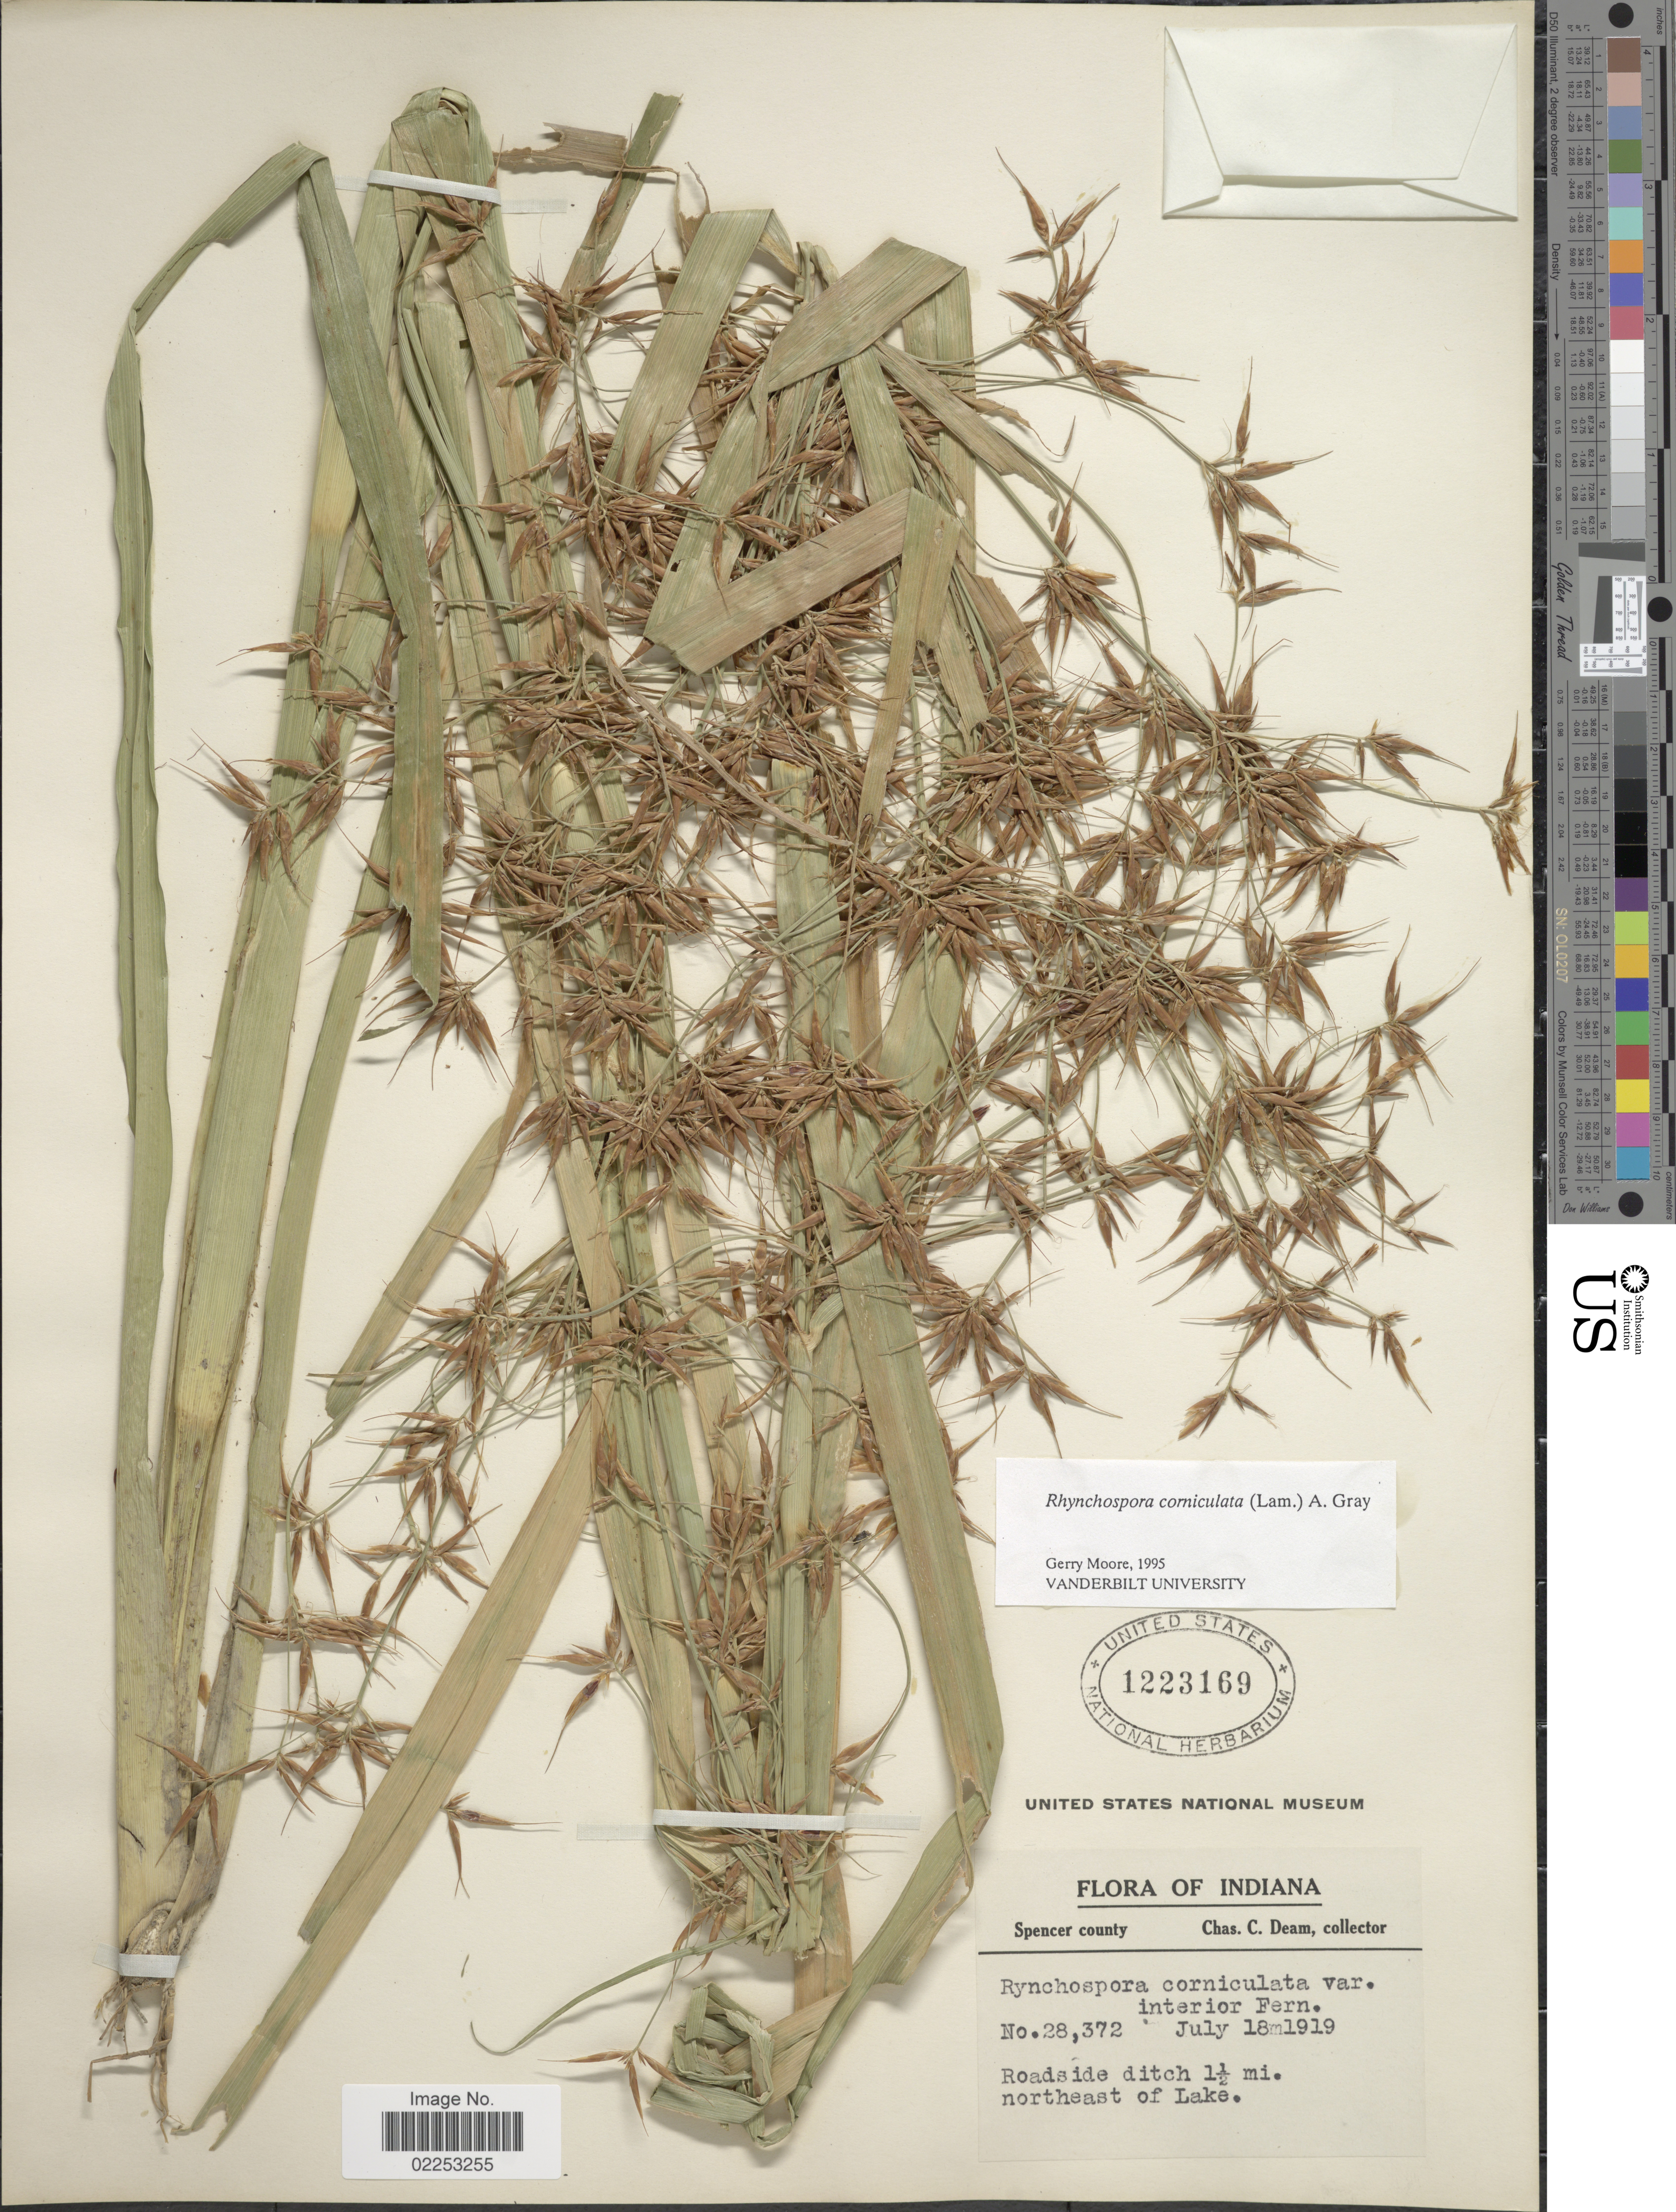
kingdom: Plantae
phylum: Tracheophyta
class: Liliopsida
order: Poales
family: Cyperaceae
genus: Rhynchospora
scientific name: Rhynchospora corniculata var. interior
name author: Fernald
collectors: C. C. Deam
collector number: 28372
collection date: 1919-07-18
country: United States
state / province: Indiana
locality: Spencer County. 1½ mi. northeast of Lake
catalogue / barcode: US 1223169